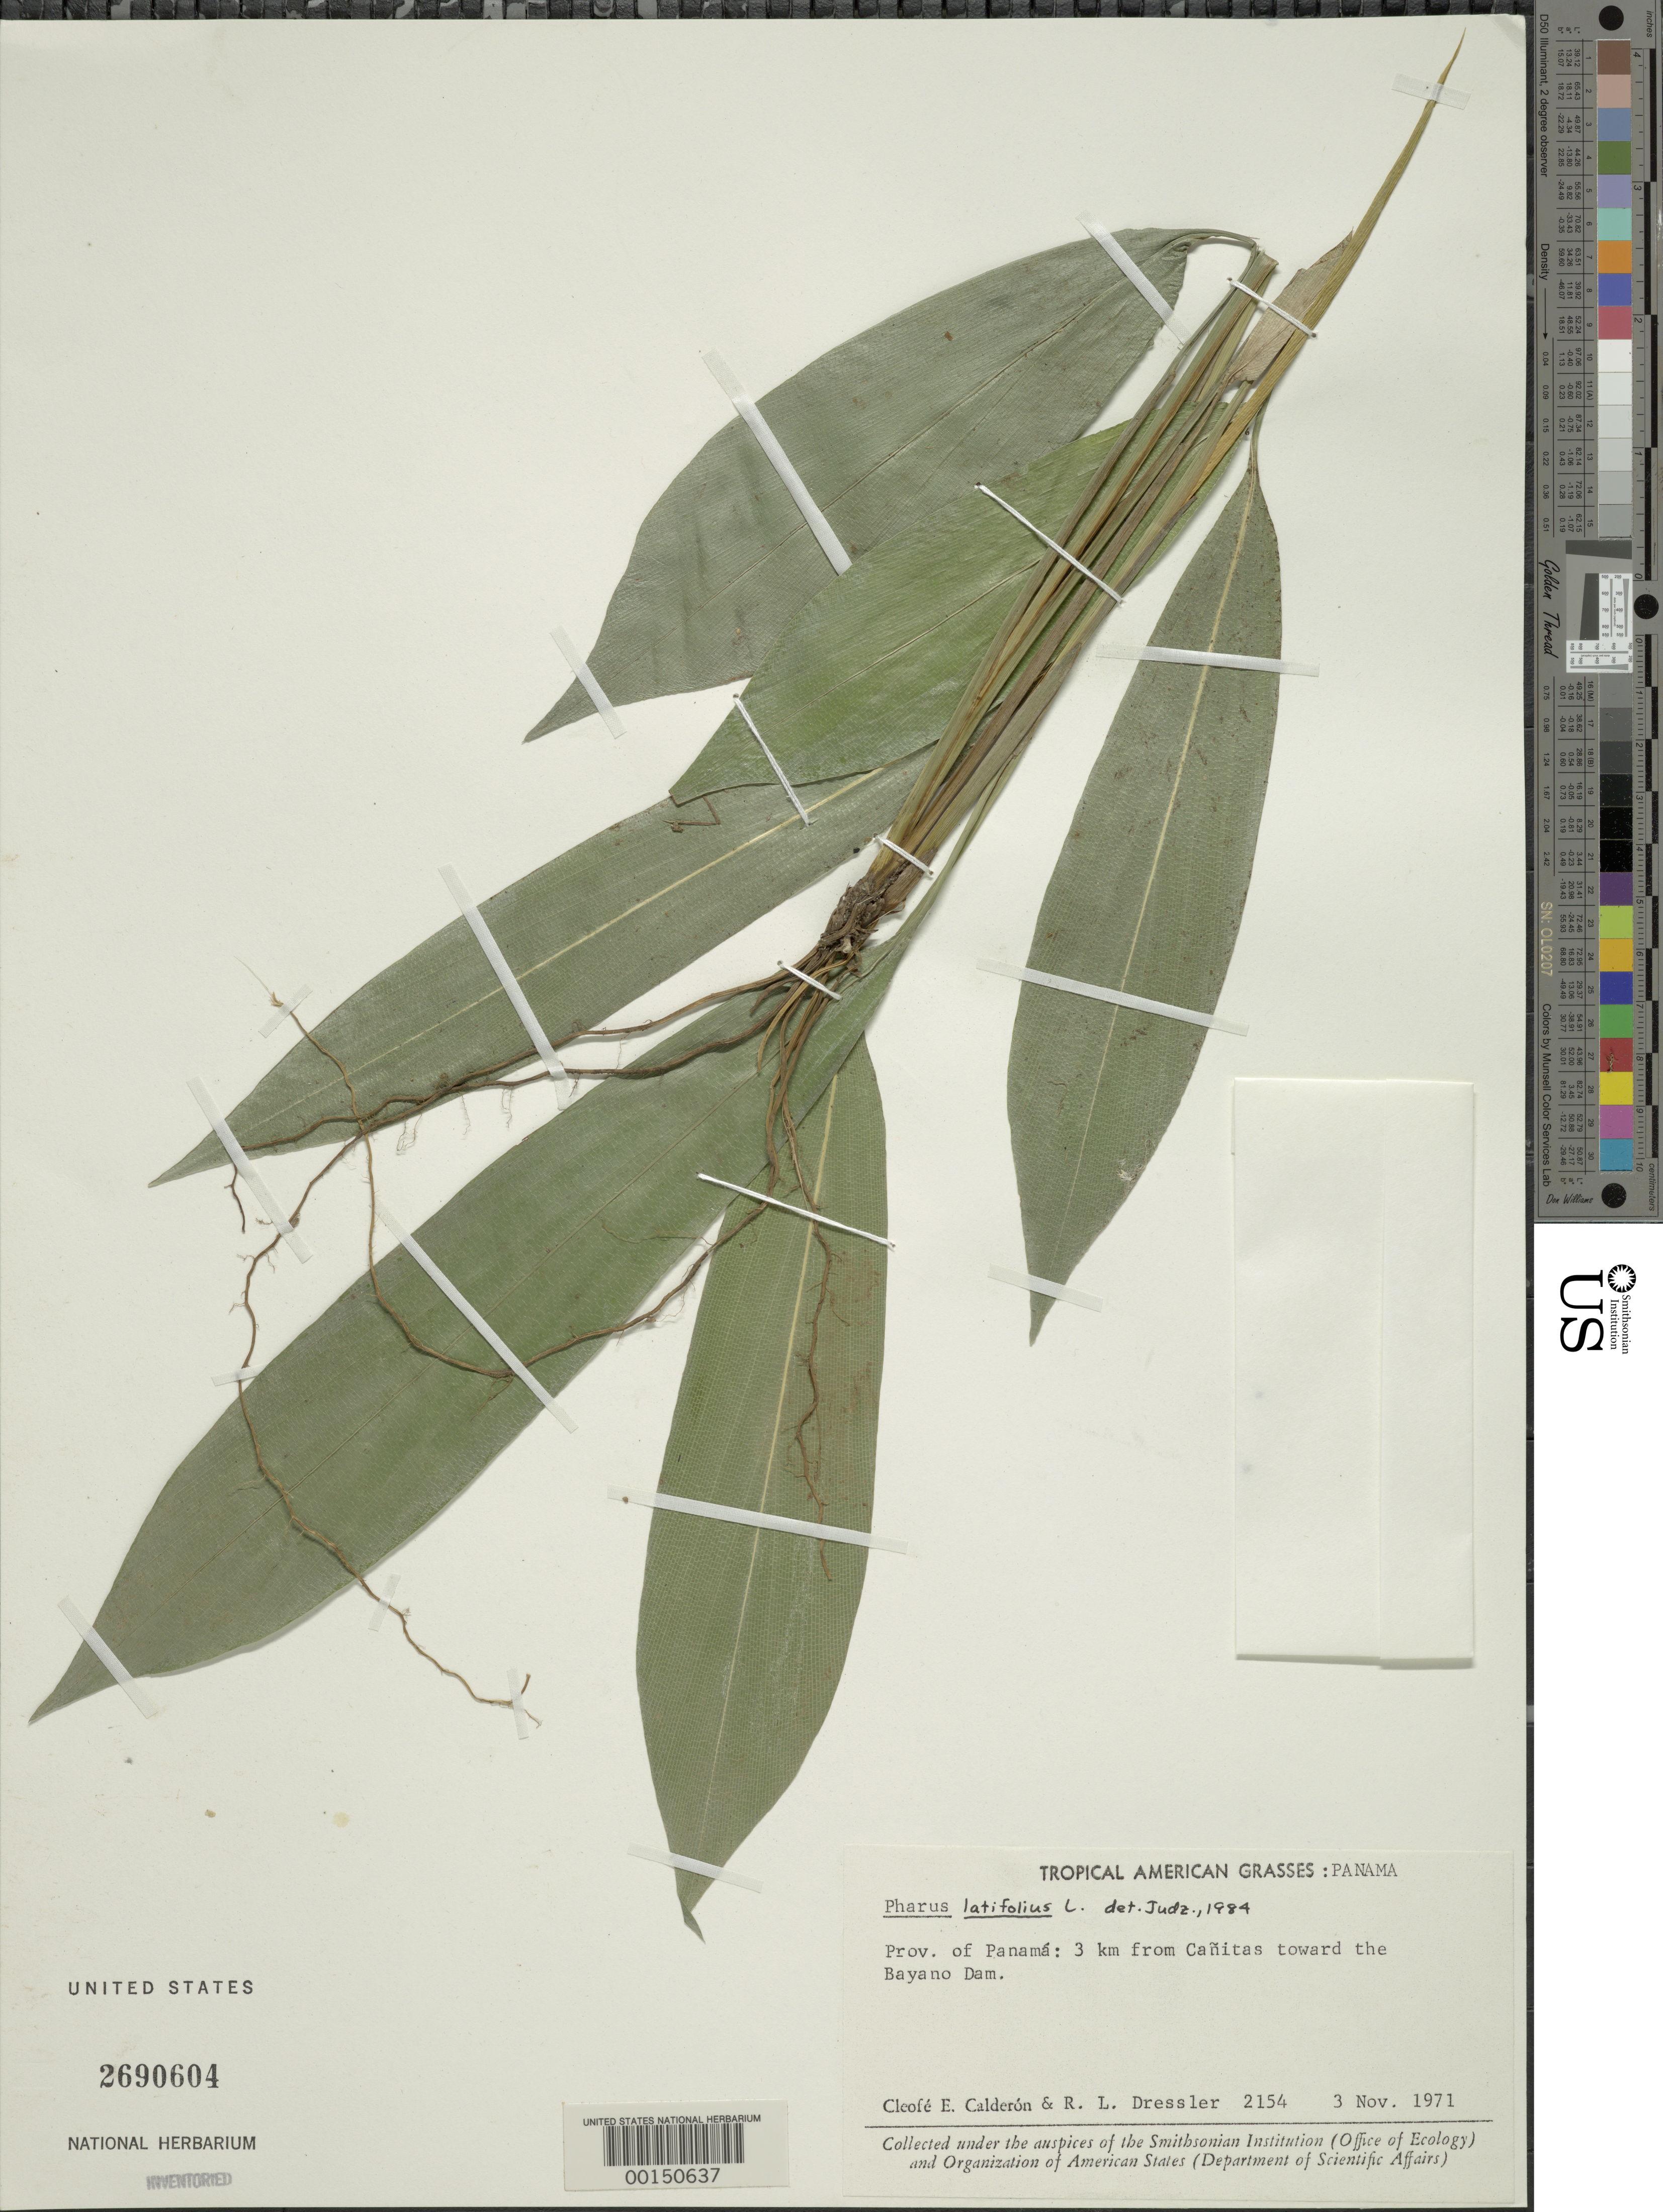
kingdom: Plantae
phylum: Tracheophyta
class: Liliopsida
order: Poales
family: Poaceae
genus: Pharus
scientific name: Pharus latifolius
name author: L.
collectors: C. E. Calderón & R. Dressler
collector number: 2154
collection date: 1971-11-03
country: Panama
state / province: Panamá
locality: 3 km from Canitas toward the Bayano Dam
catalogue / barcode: US 2690604